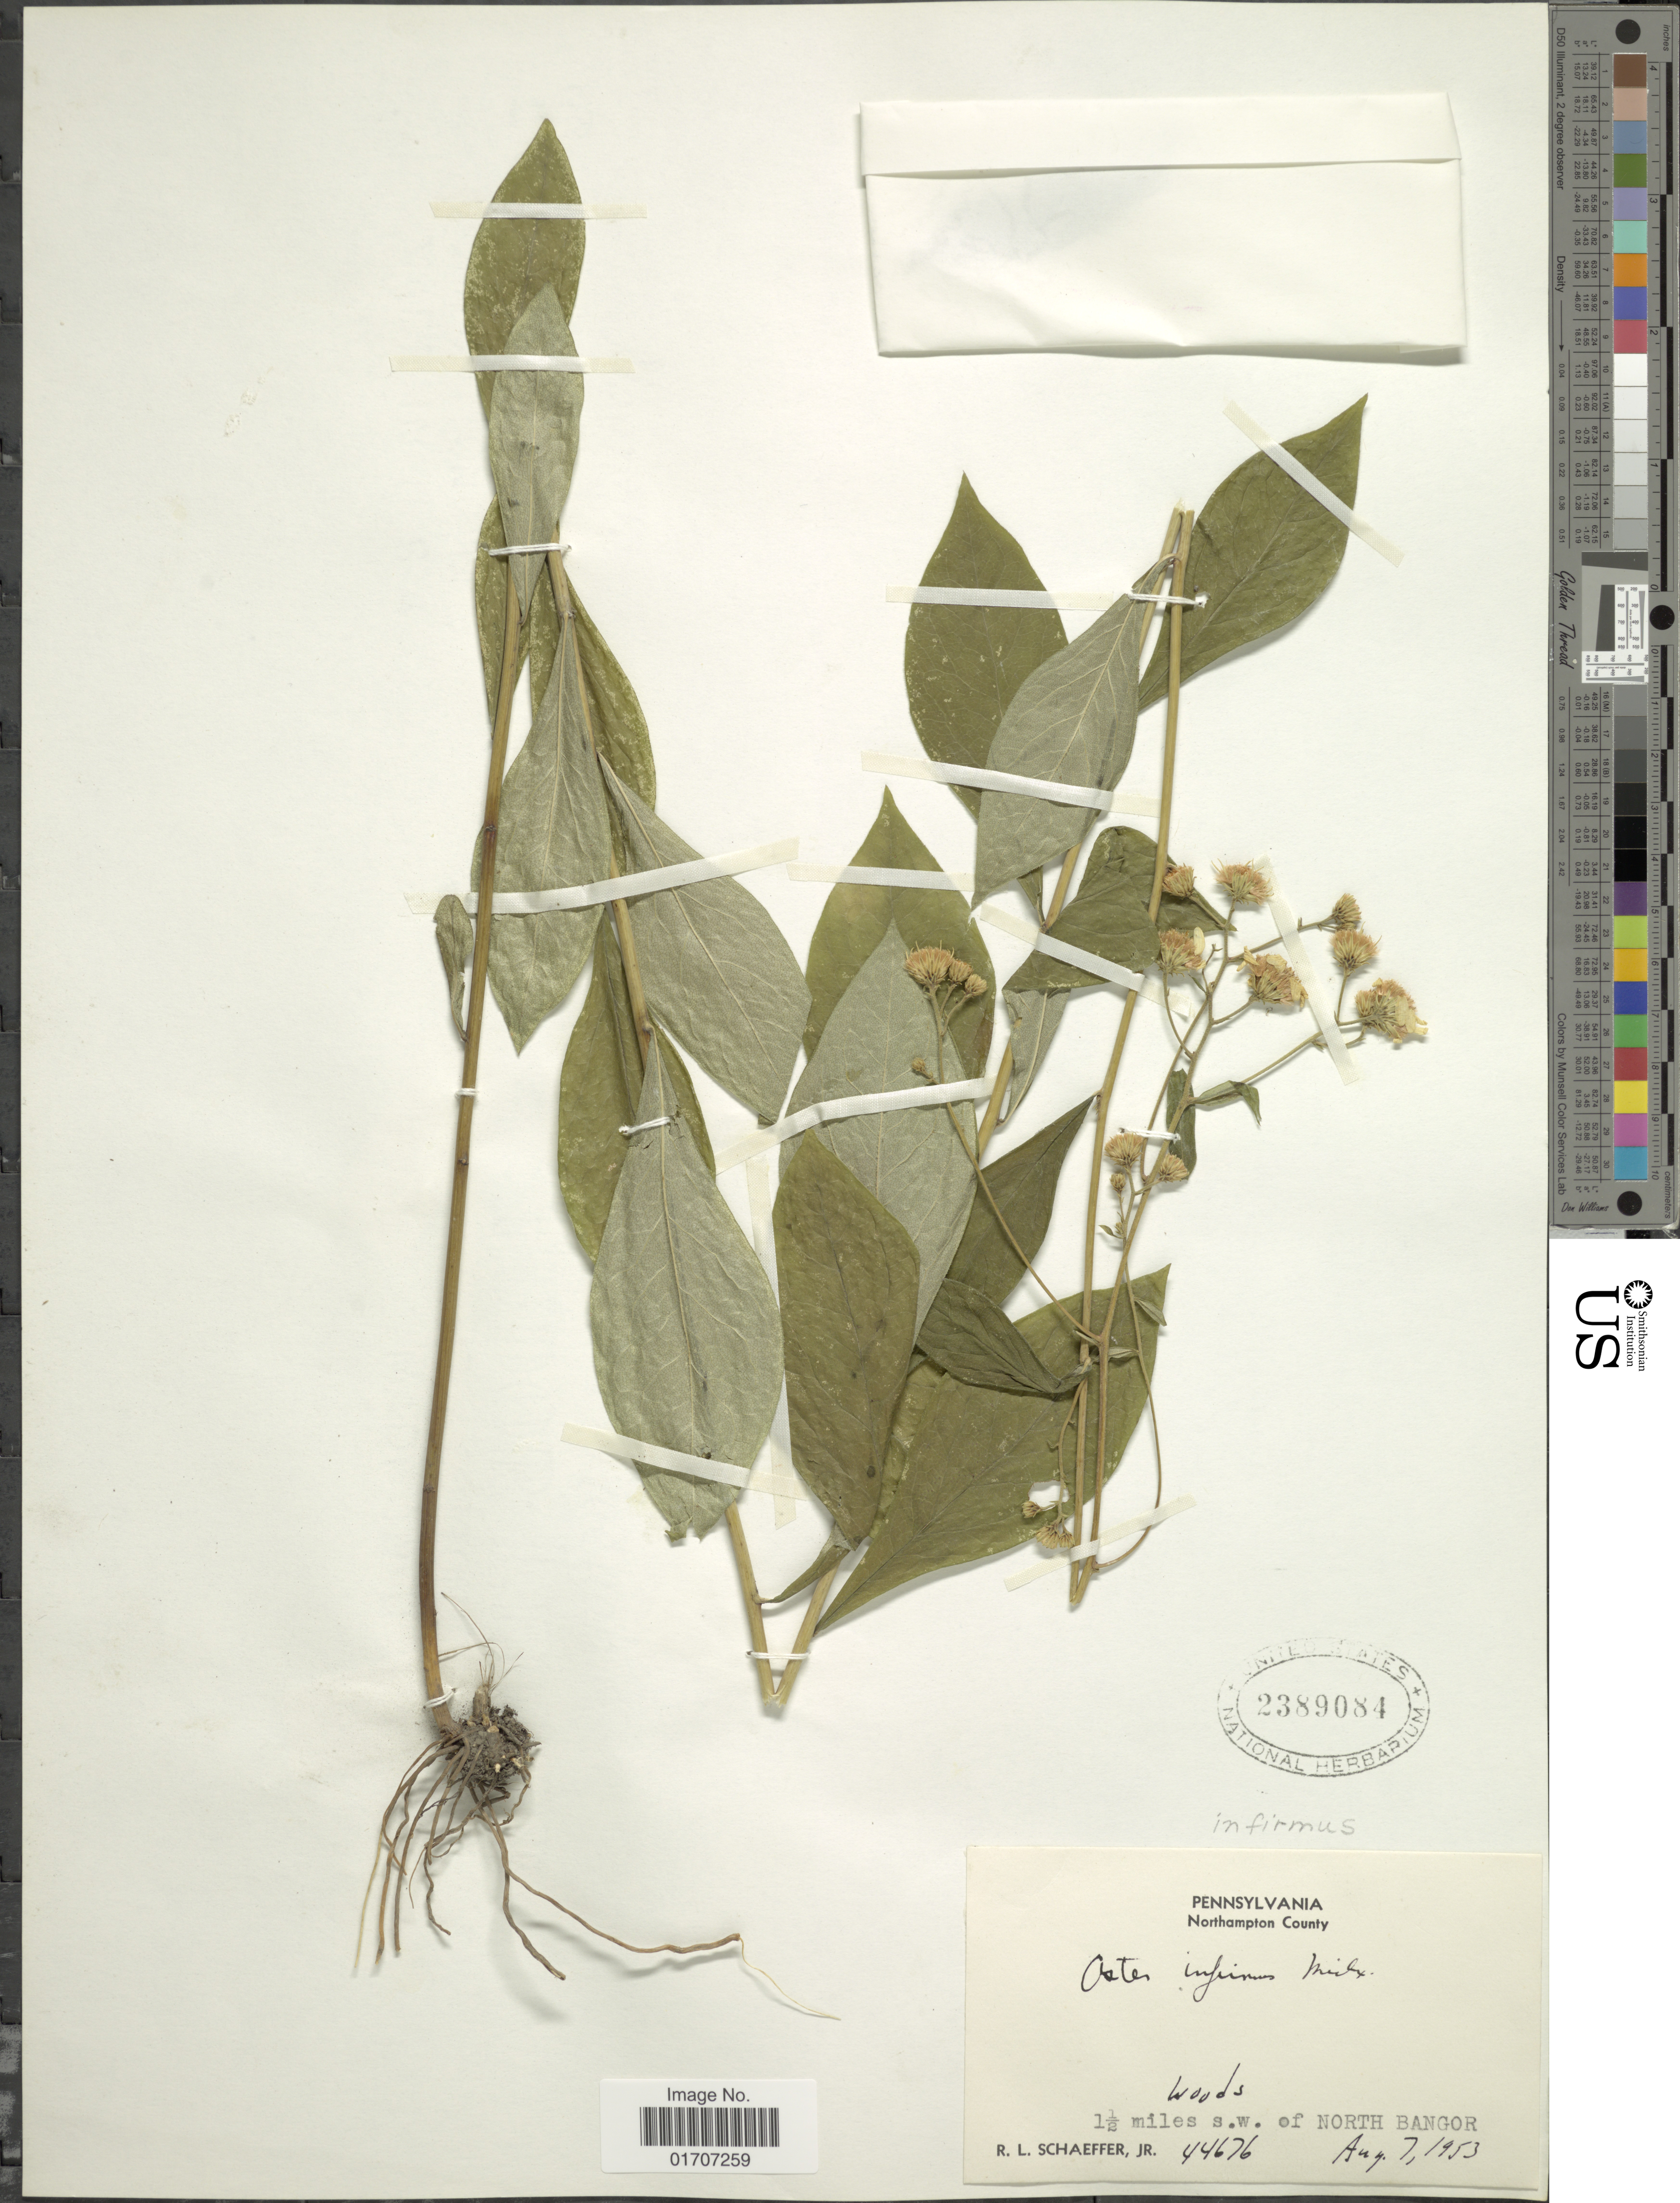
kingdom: Plantae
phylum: Tracheophyta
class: Magnoliopsida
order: Asterales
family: Asteraceae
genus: Doellingeria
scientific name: Doellingeria infirma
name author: (Michx.) Greene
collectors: R. Schaeffer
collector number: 44676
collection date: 1953-08-07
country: United States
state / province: Pennsylvania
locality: Northampton County, woods, 1½ miles s.w. of North Bangor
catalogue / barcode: US 2389084